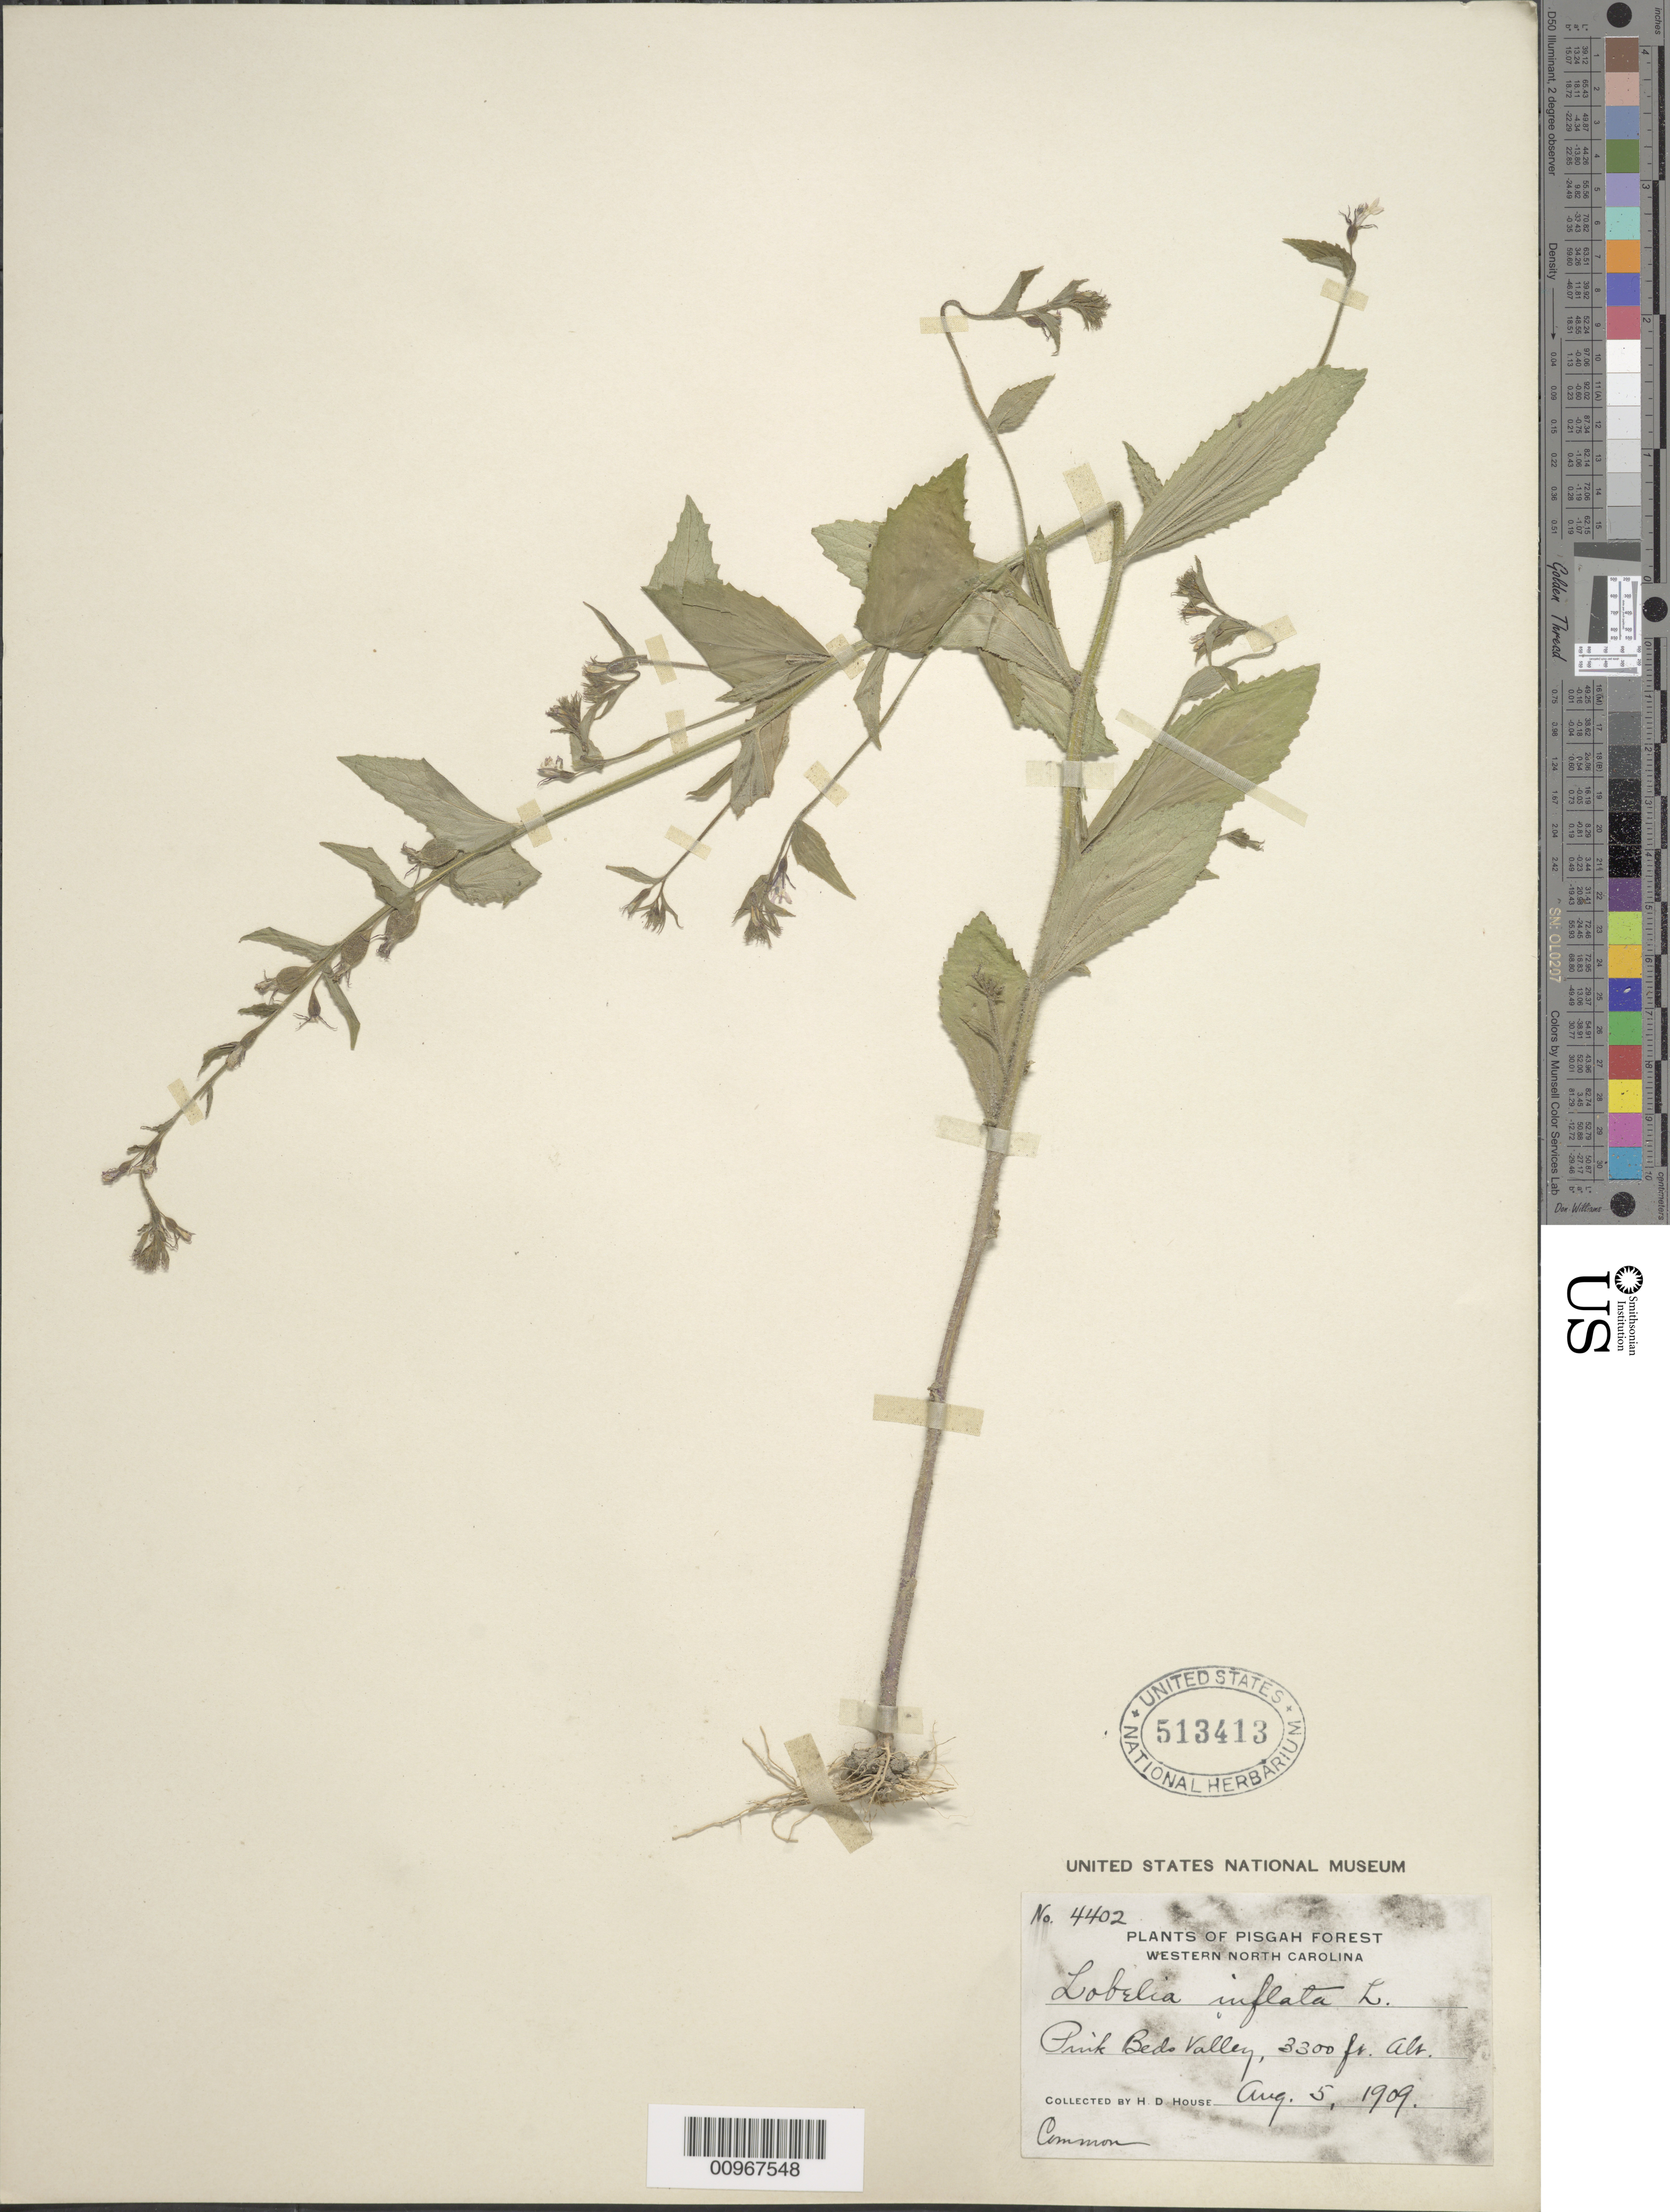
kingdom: Plantae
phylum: Tracheophyta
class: Magnoliopsida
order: Asterales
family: Campanulaceae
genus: Lobelia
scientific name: Lobelia inflata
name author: L.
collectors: H. D. House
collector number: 4402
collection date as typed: Aug. 5, 1909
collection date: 1909-08-05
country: United States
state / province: North Carolina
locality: Pink Beds Valley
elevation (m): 1006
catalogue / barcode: US 513413